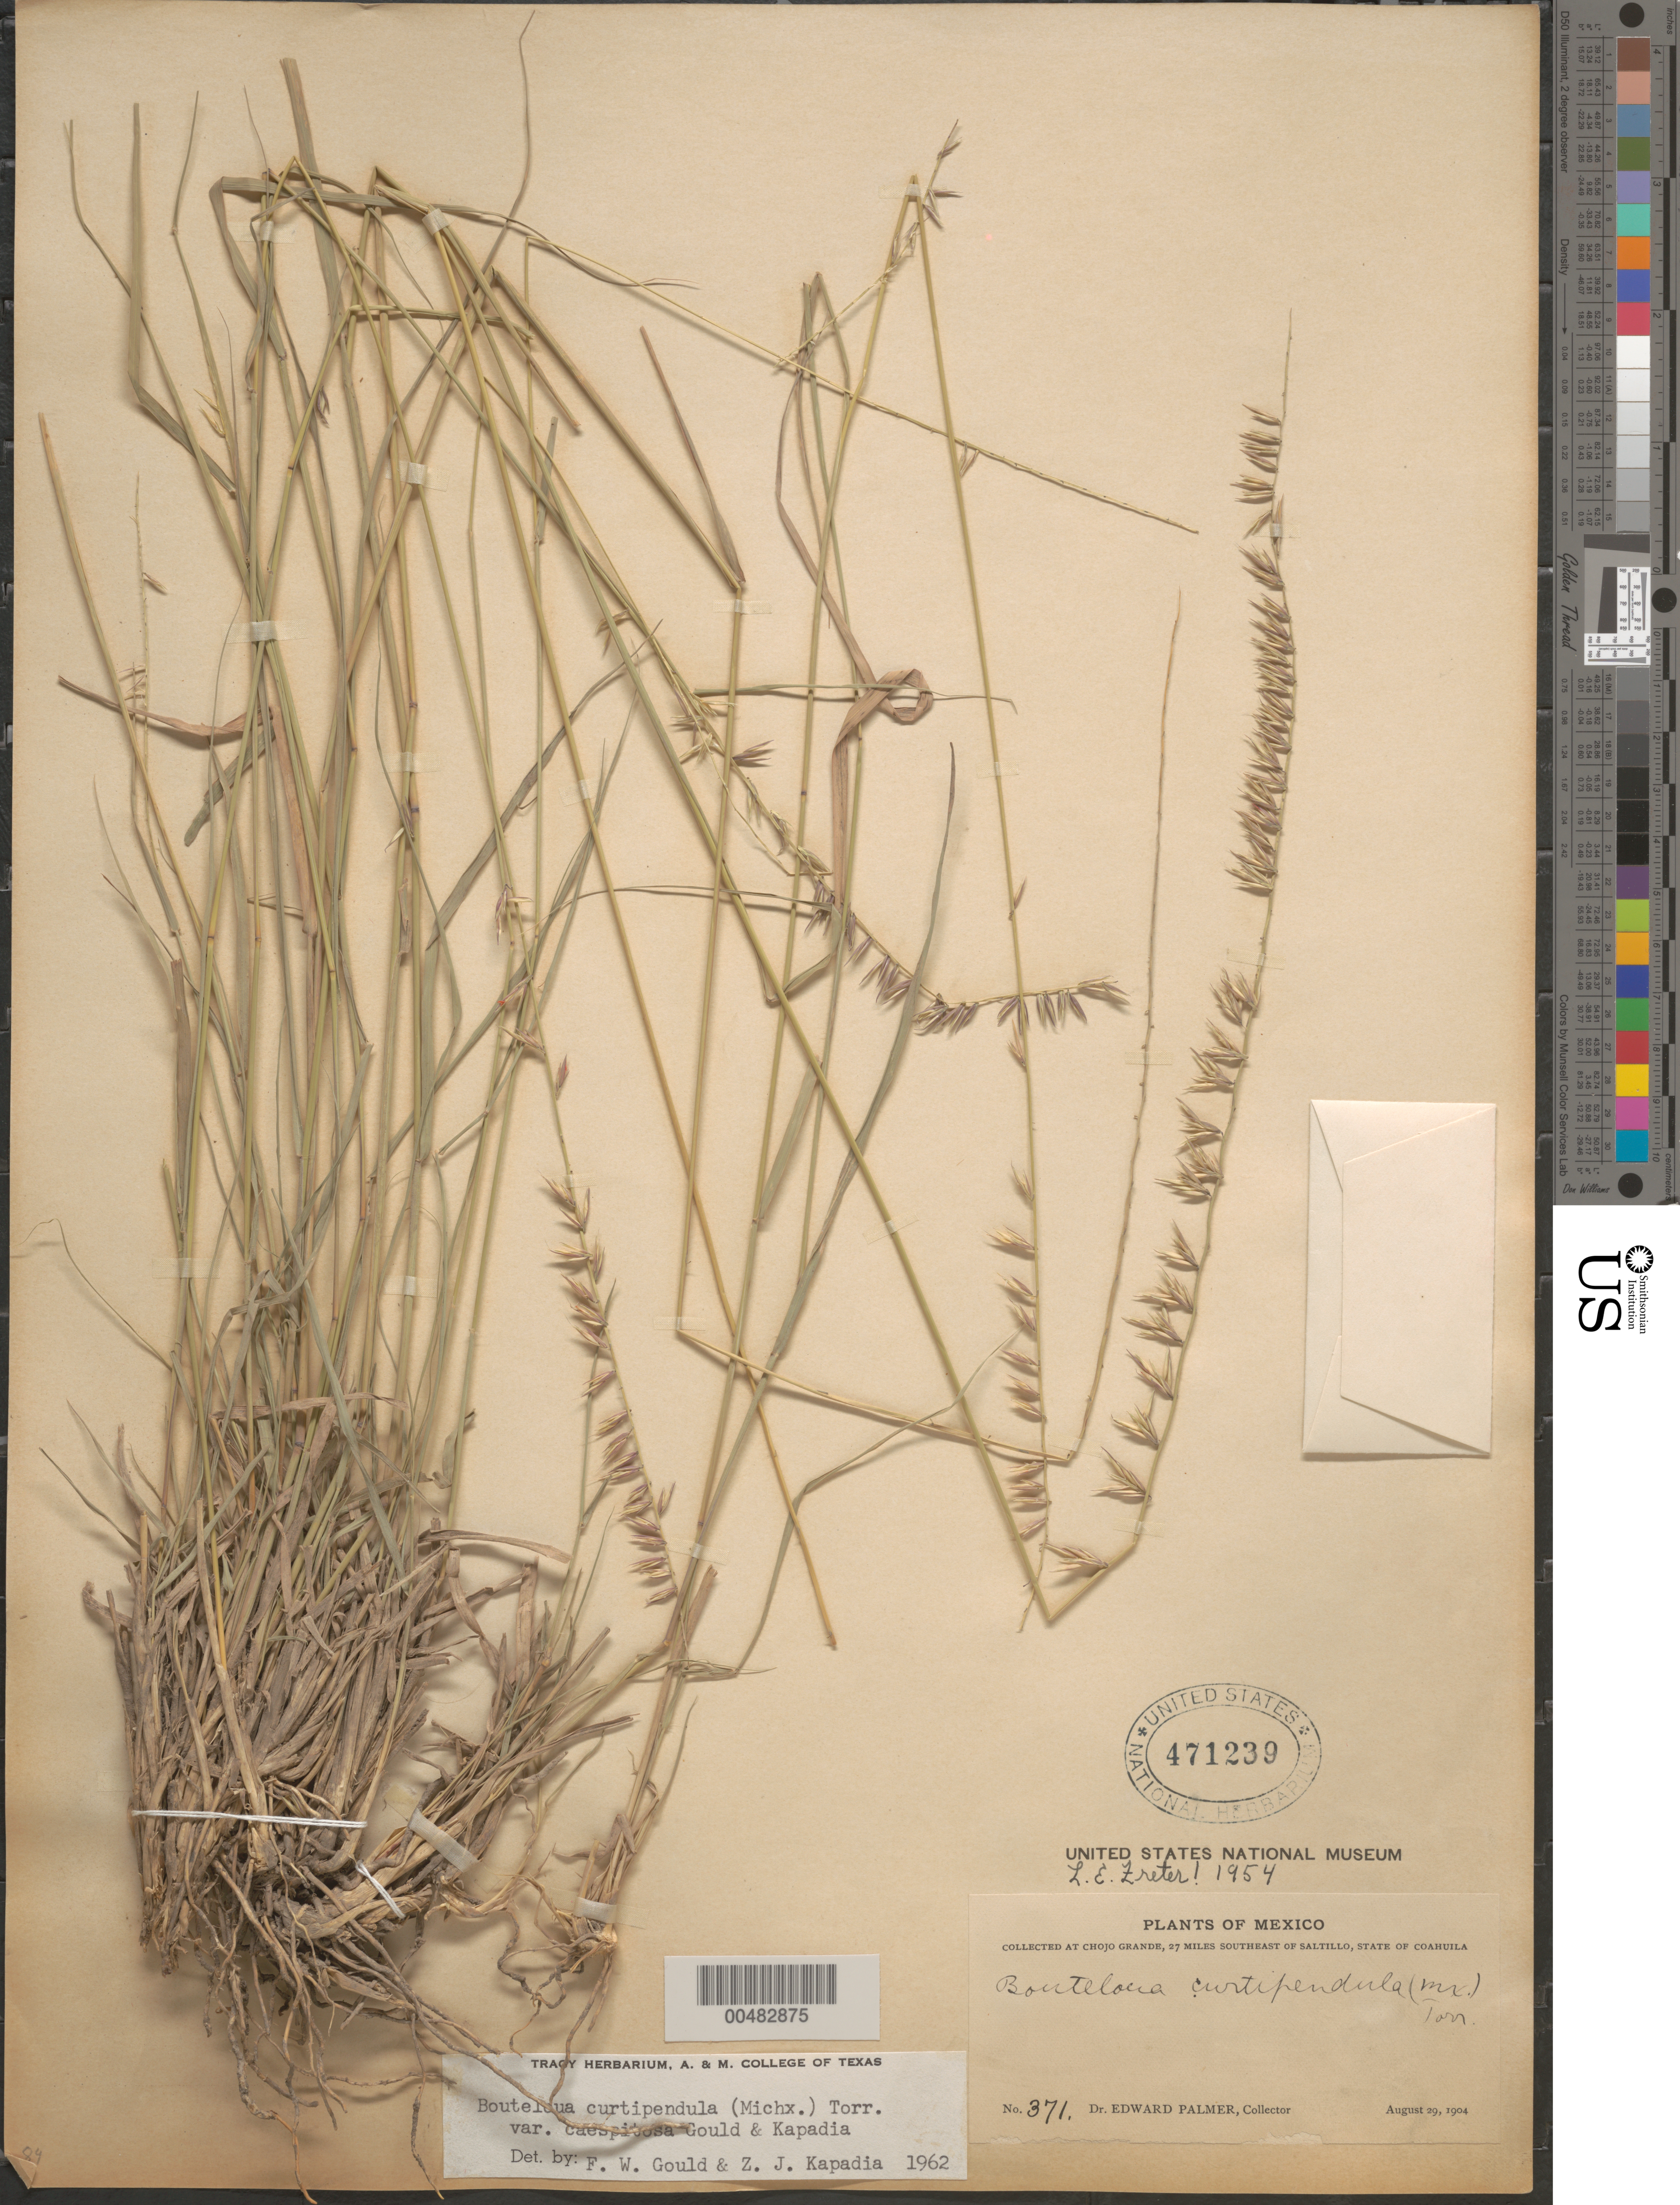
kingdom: Plantae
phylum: Tracheophyta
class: Liliopsida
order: Poales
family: Poaceae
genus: Bouteloua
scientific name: Bouteloua curtipendula var. caespitosa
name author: Gould & Kapadia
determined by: Gould, F. W.; Kapadia, Zarir J.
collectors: E. Palmer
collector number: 371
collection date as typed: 29 Aug 1904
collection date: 1904-08-29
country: Mexico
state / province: Coahuila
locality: Chojo Grande, 27 mi SE of Saltillo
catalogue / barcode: US 471239